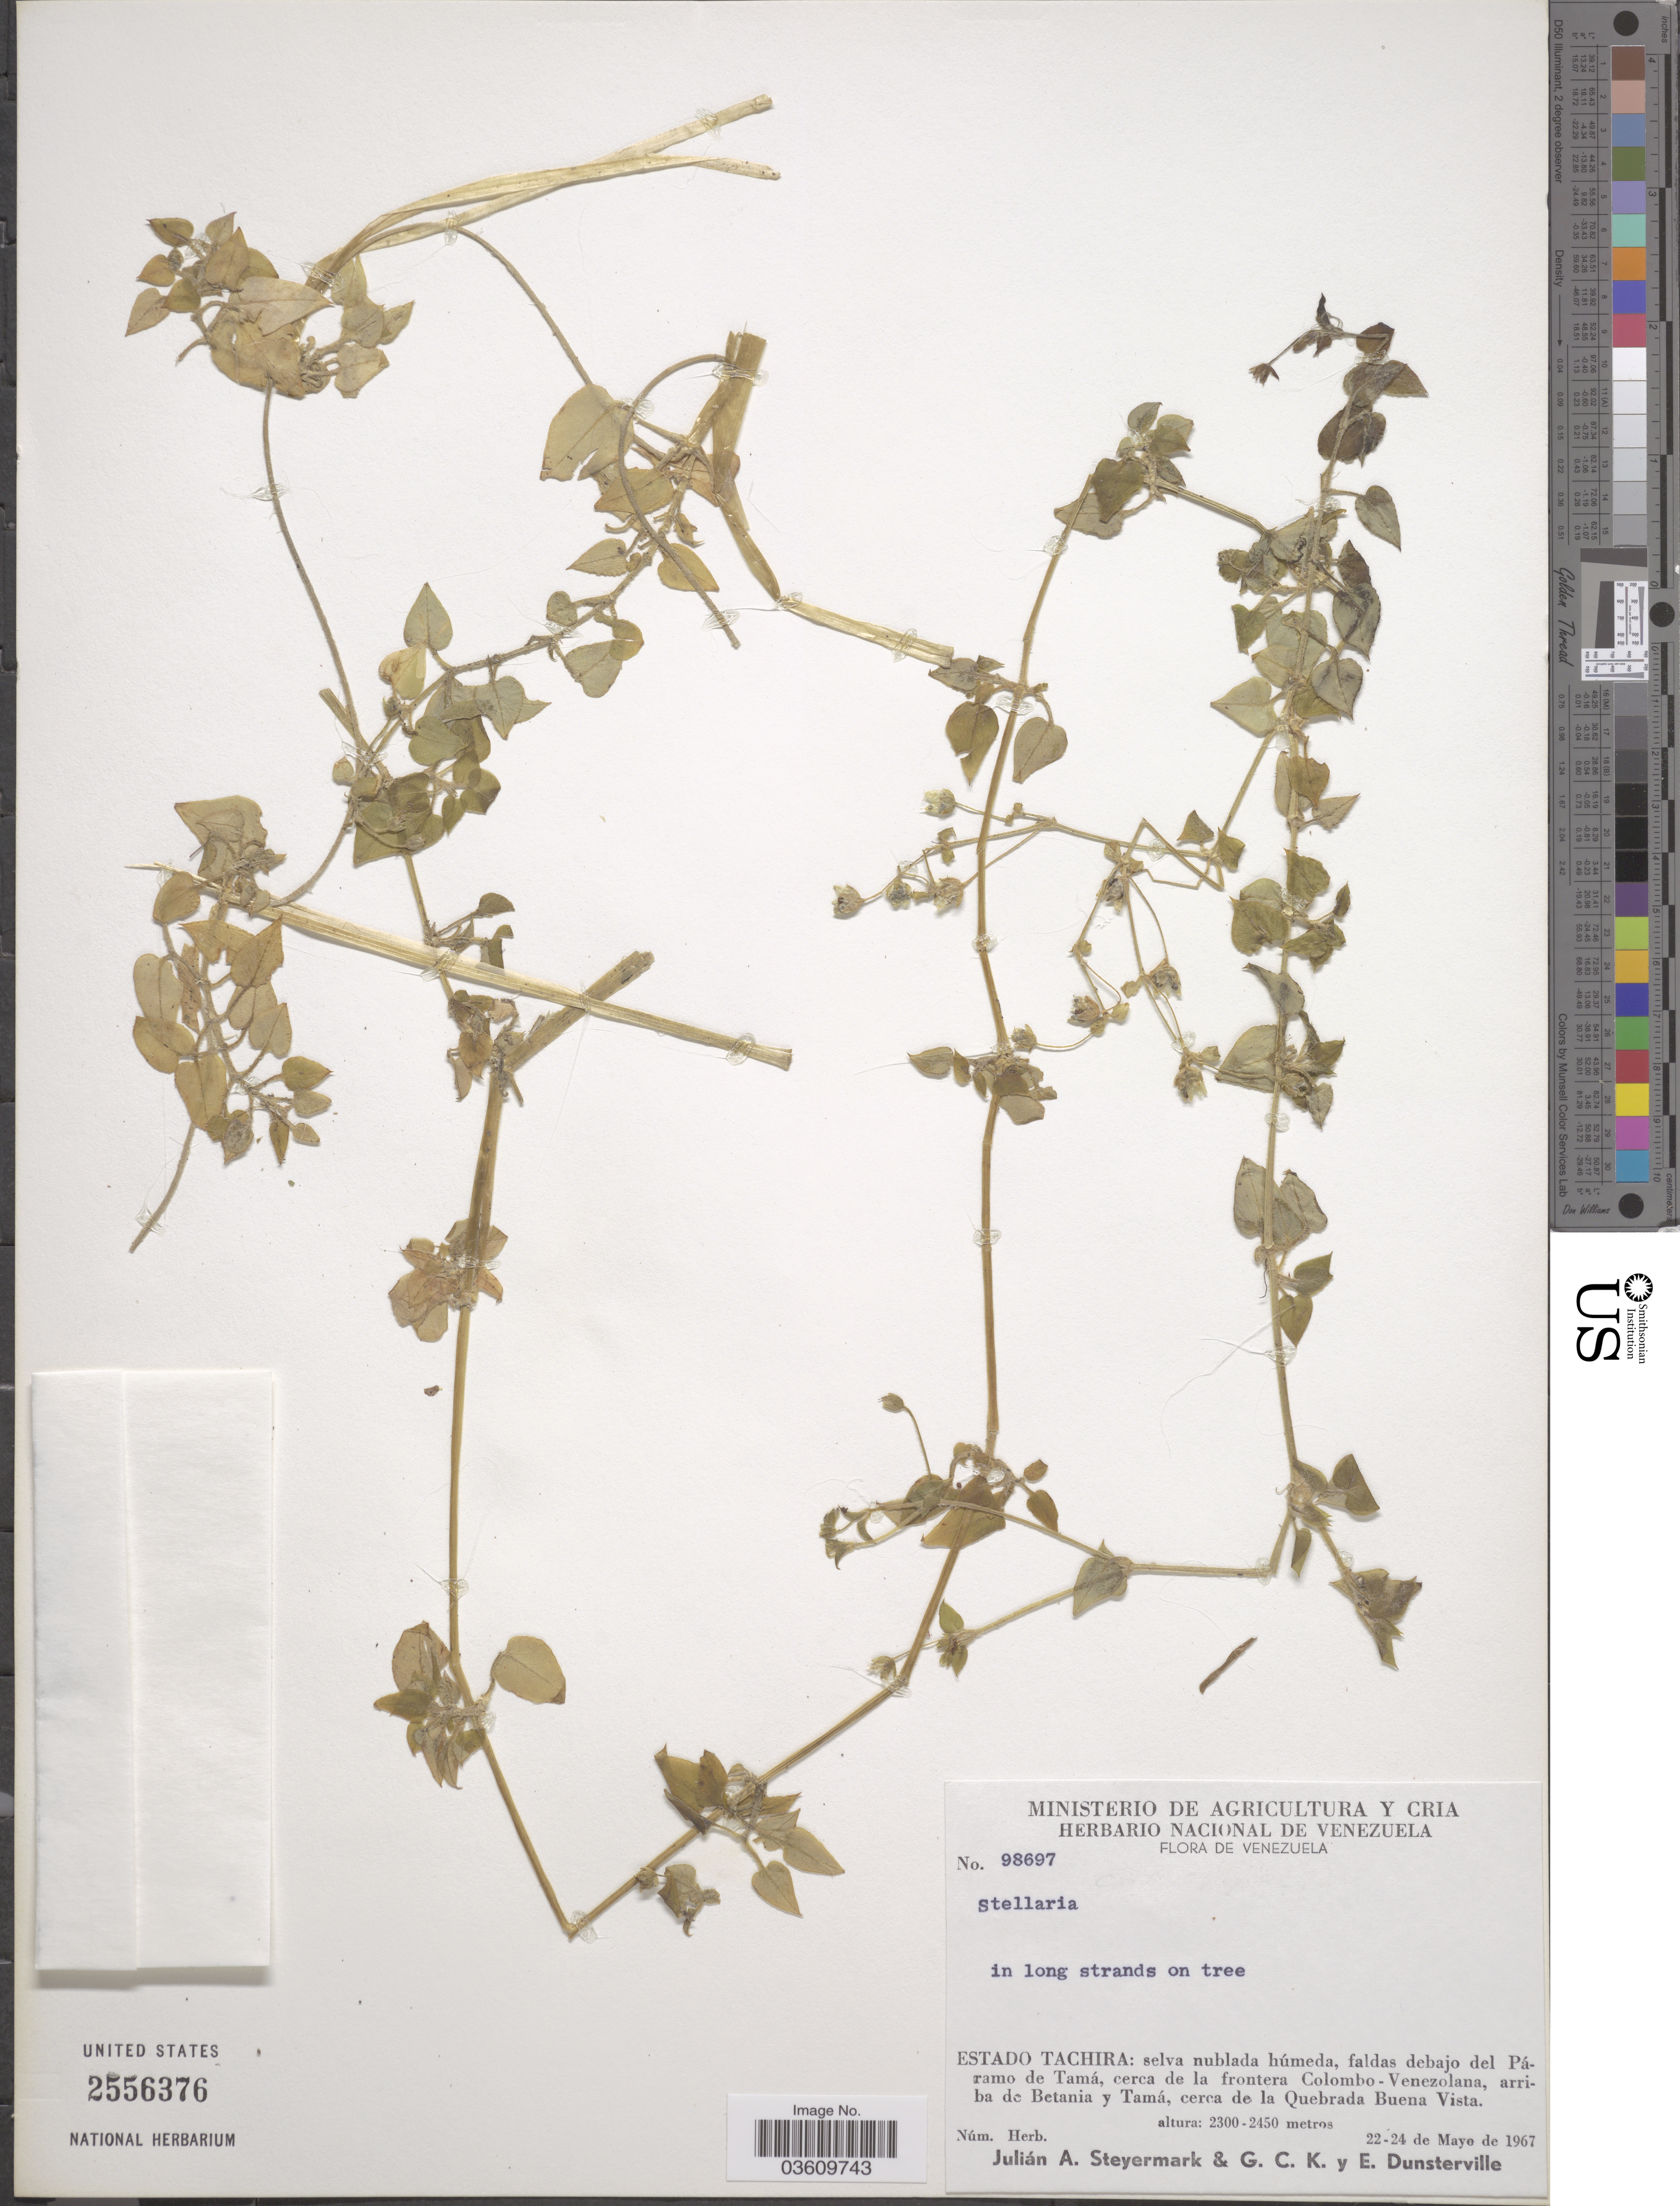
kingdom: Plantae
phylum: Tracheophyta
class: Magnoliopsida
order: Caryophyllales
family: Caryophyllaceae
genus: Stellaria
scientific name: Stellaria sp.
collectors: J. Steyermark, G. C. K. Dunsterville & E. Dunsterville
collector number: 98697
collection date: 1967-05-22/1967-05-24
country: Venezuela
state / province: Tachira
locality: Selva nublada húmeda, faldas debajo del Páramo de Tamá, cerca de la frontera Colombo-Venezolana, arriba de Betania y Tamá, cerca de la Quebrada Buena Vista.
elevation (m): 2300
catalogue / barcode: US 2556376